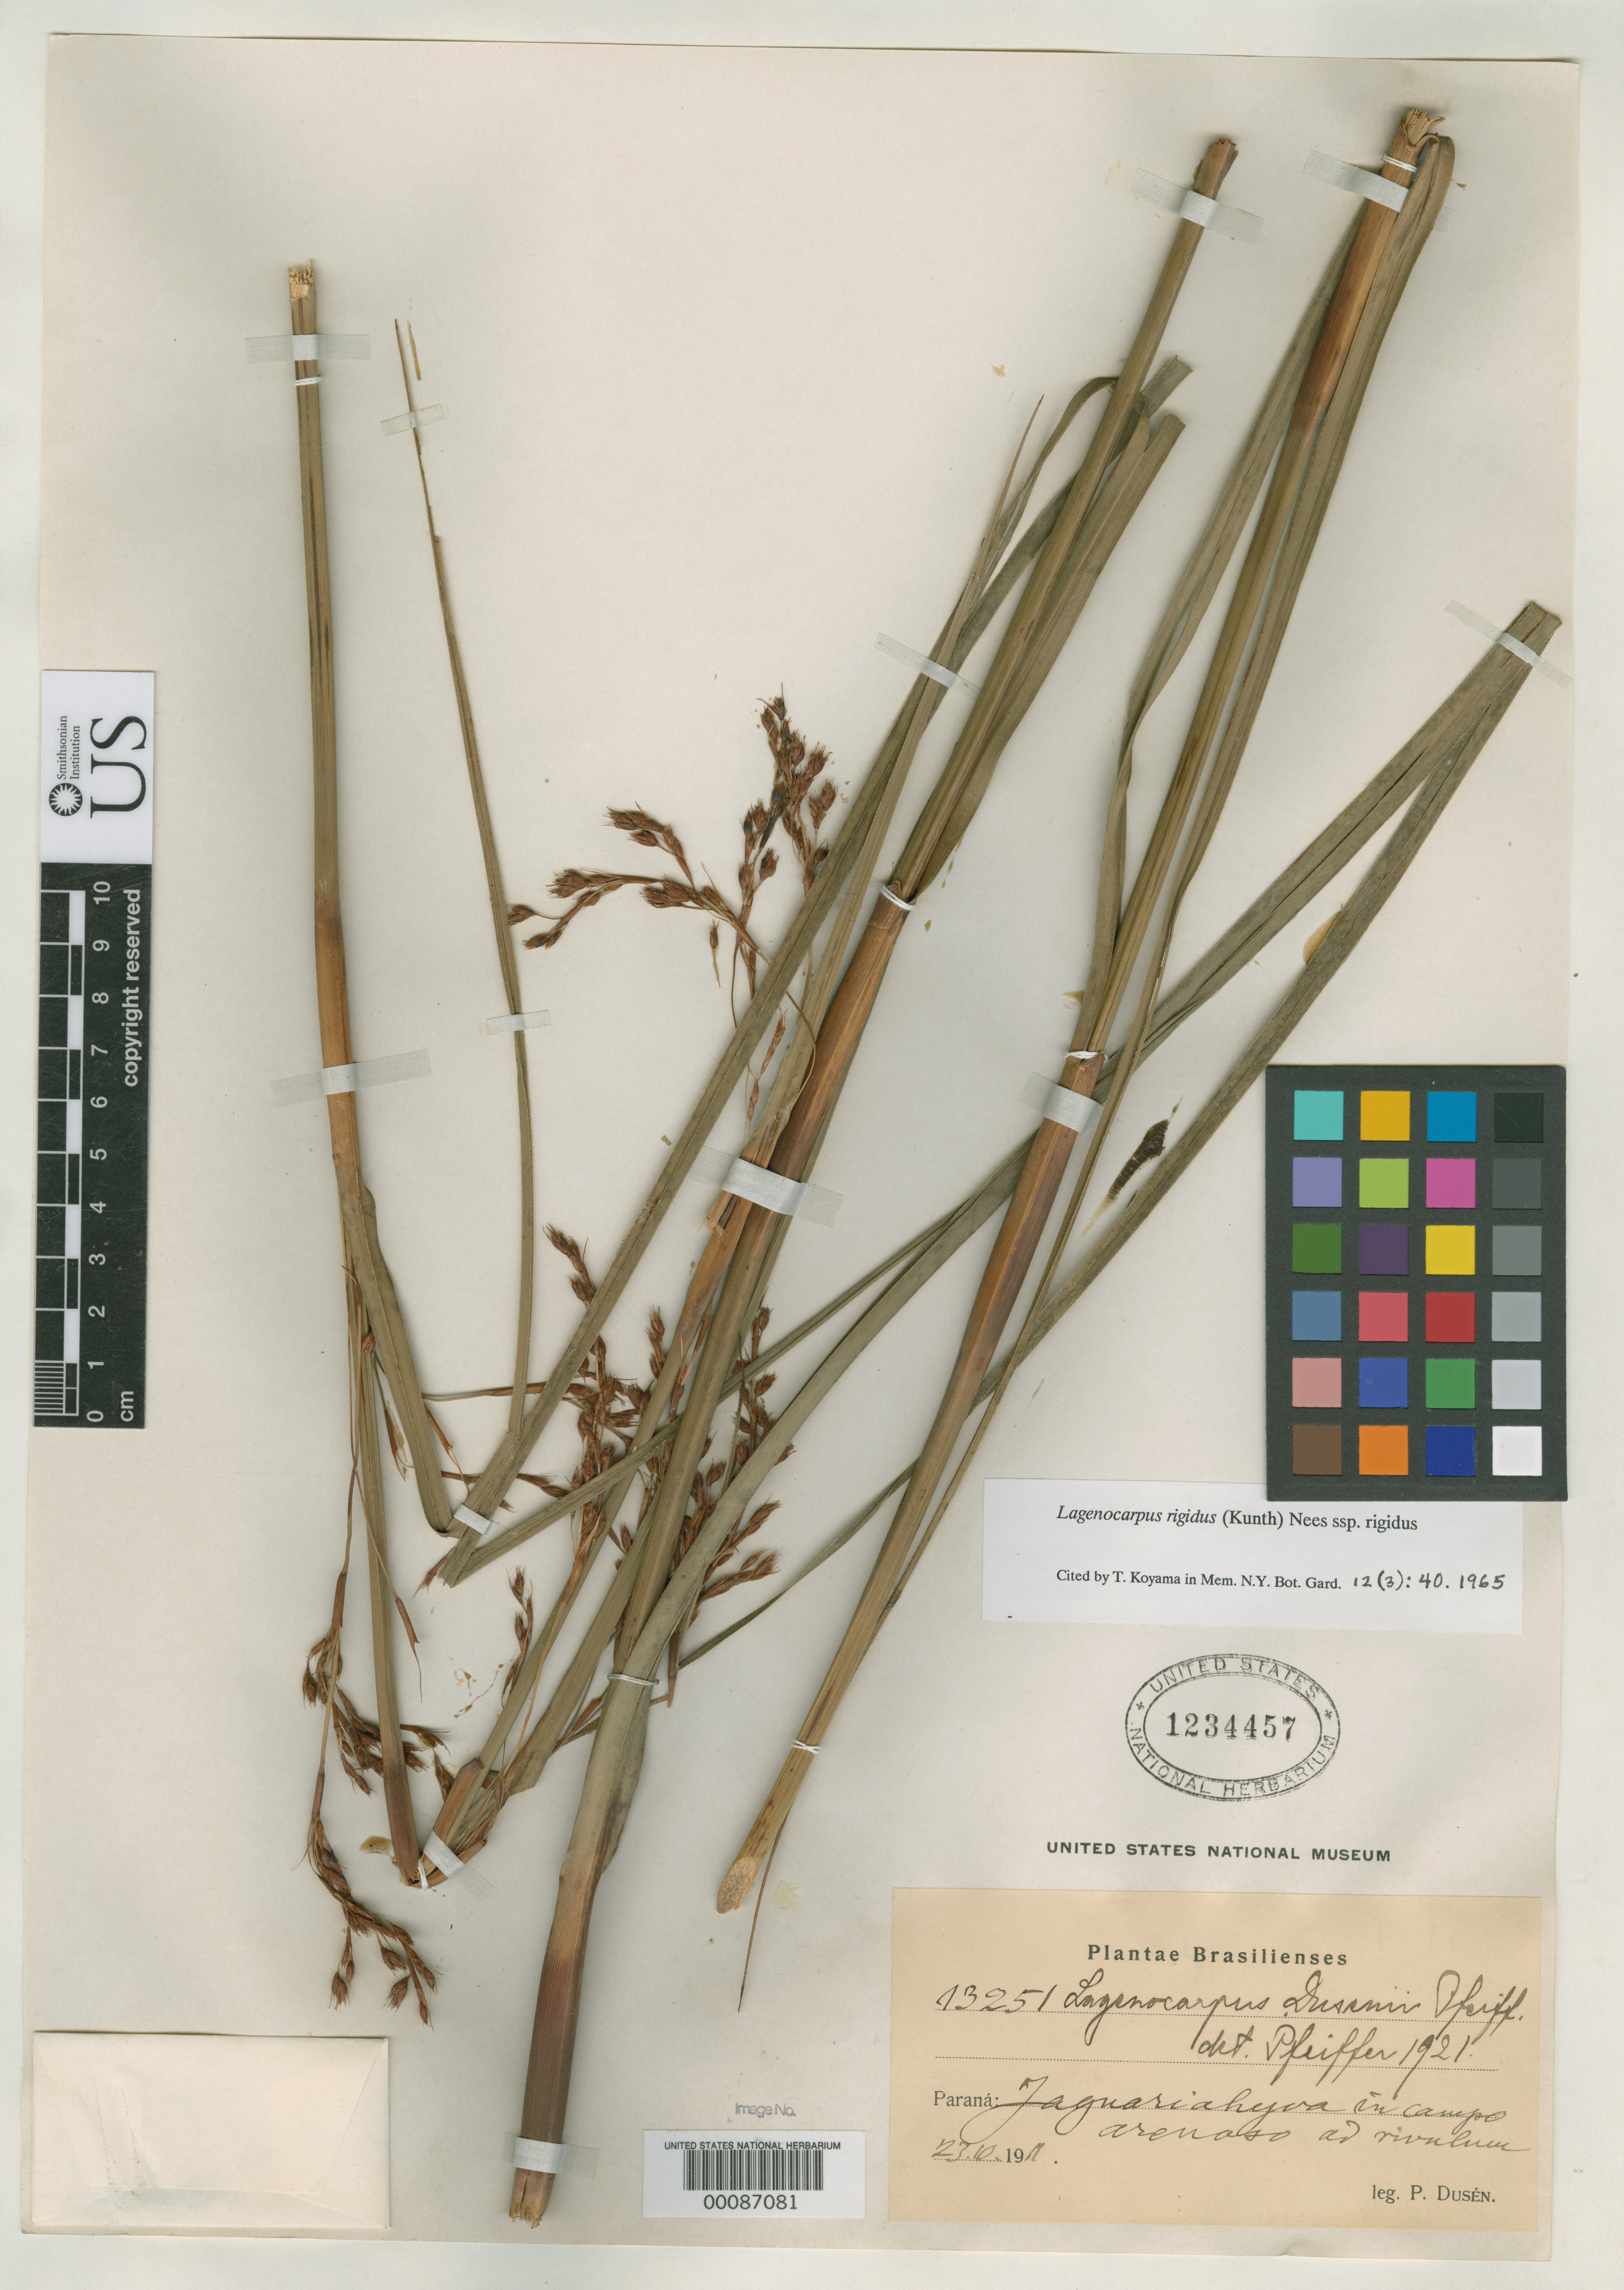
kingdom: Plantae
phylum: Tracheophyta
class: Liliopsida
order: Poales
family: Cyperaceae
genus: Lagenocarpus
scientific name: Lagenocarpus dusenii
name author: H. Pfeiff.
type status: Isotype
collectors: P. Dusén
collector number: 13251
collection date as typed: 23 Oct 1911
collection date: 1911-10-23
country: Brazil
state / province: Paraná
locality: Jaguariahyva in Campo Arenaso asrivulum.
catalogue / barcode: US 1234457